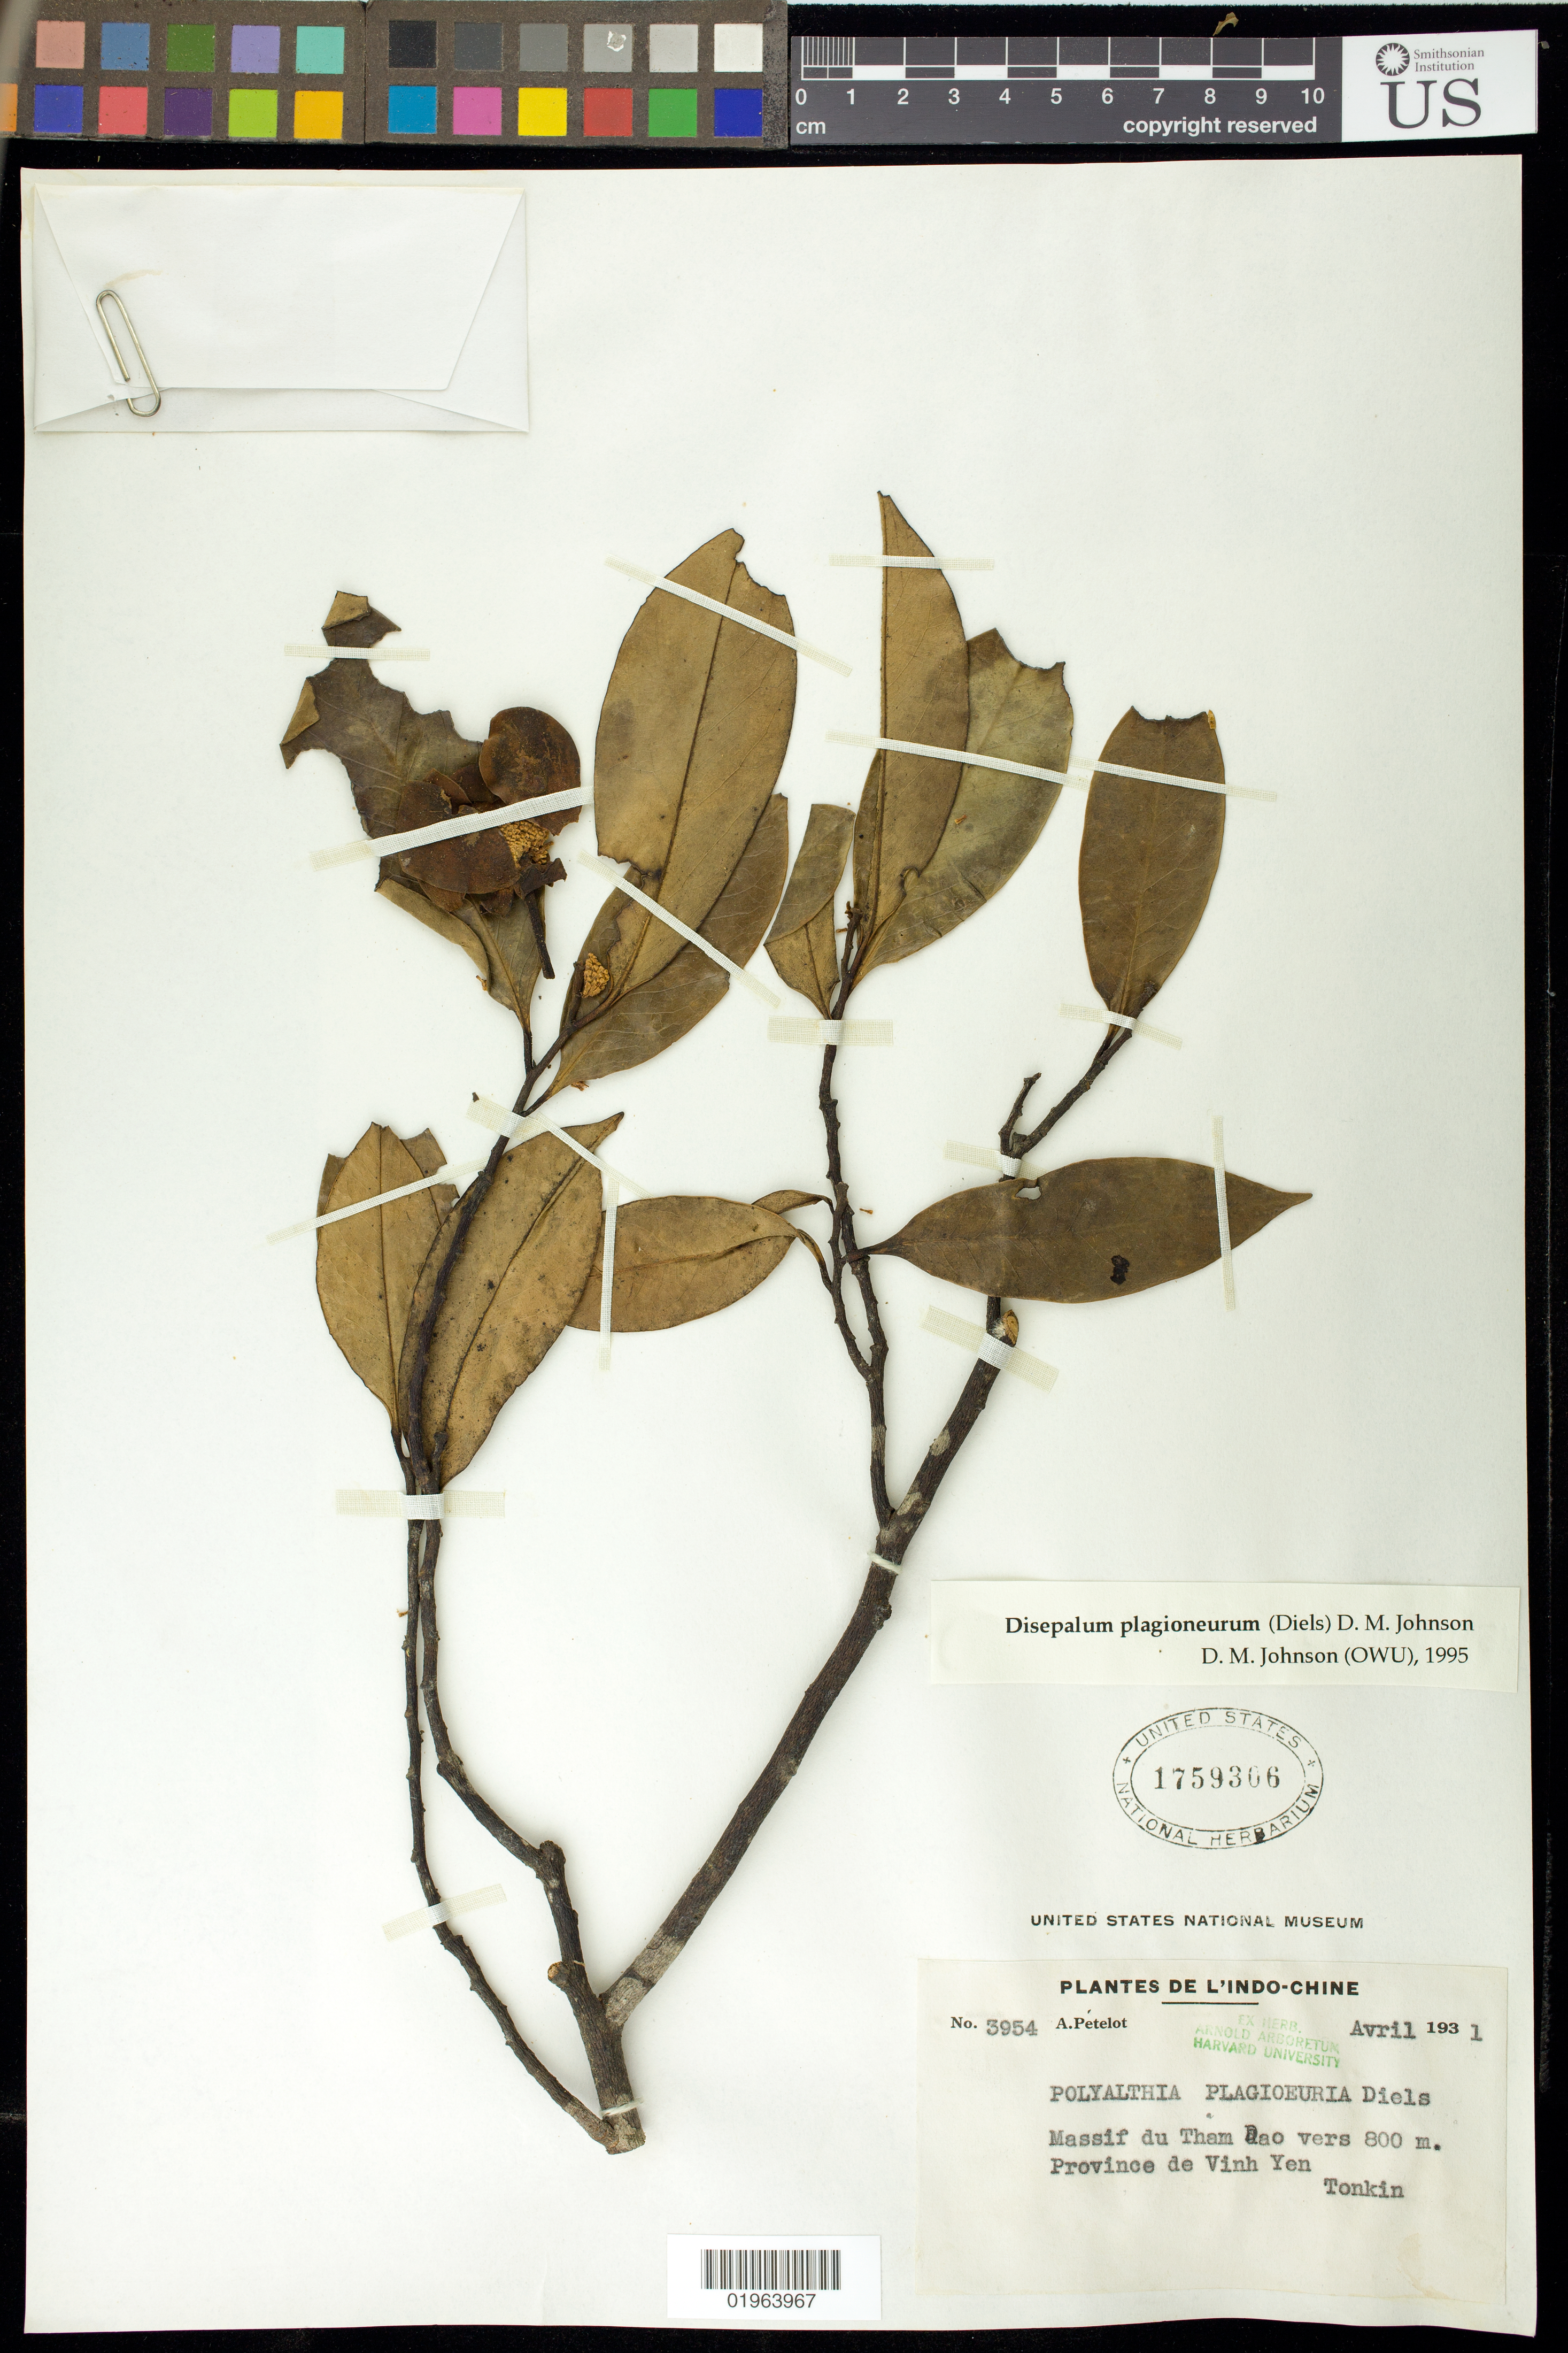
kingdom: Plantae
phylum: Tracheophyta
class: Magnoliopsida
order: Magnoliales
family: Annonaceae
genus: Disepalum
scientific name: Disepalum plagioneurum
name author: (Diels) D.M. Johnson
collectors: A. Petelot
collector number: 3954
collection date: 1931-04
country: Vietnam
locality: Province de Vinh Yen, Massif du Tam Dao, Tonkin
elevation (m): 800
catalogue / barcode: US 1759306